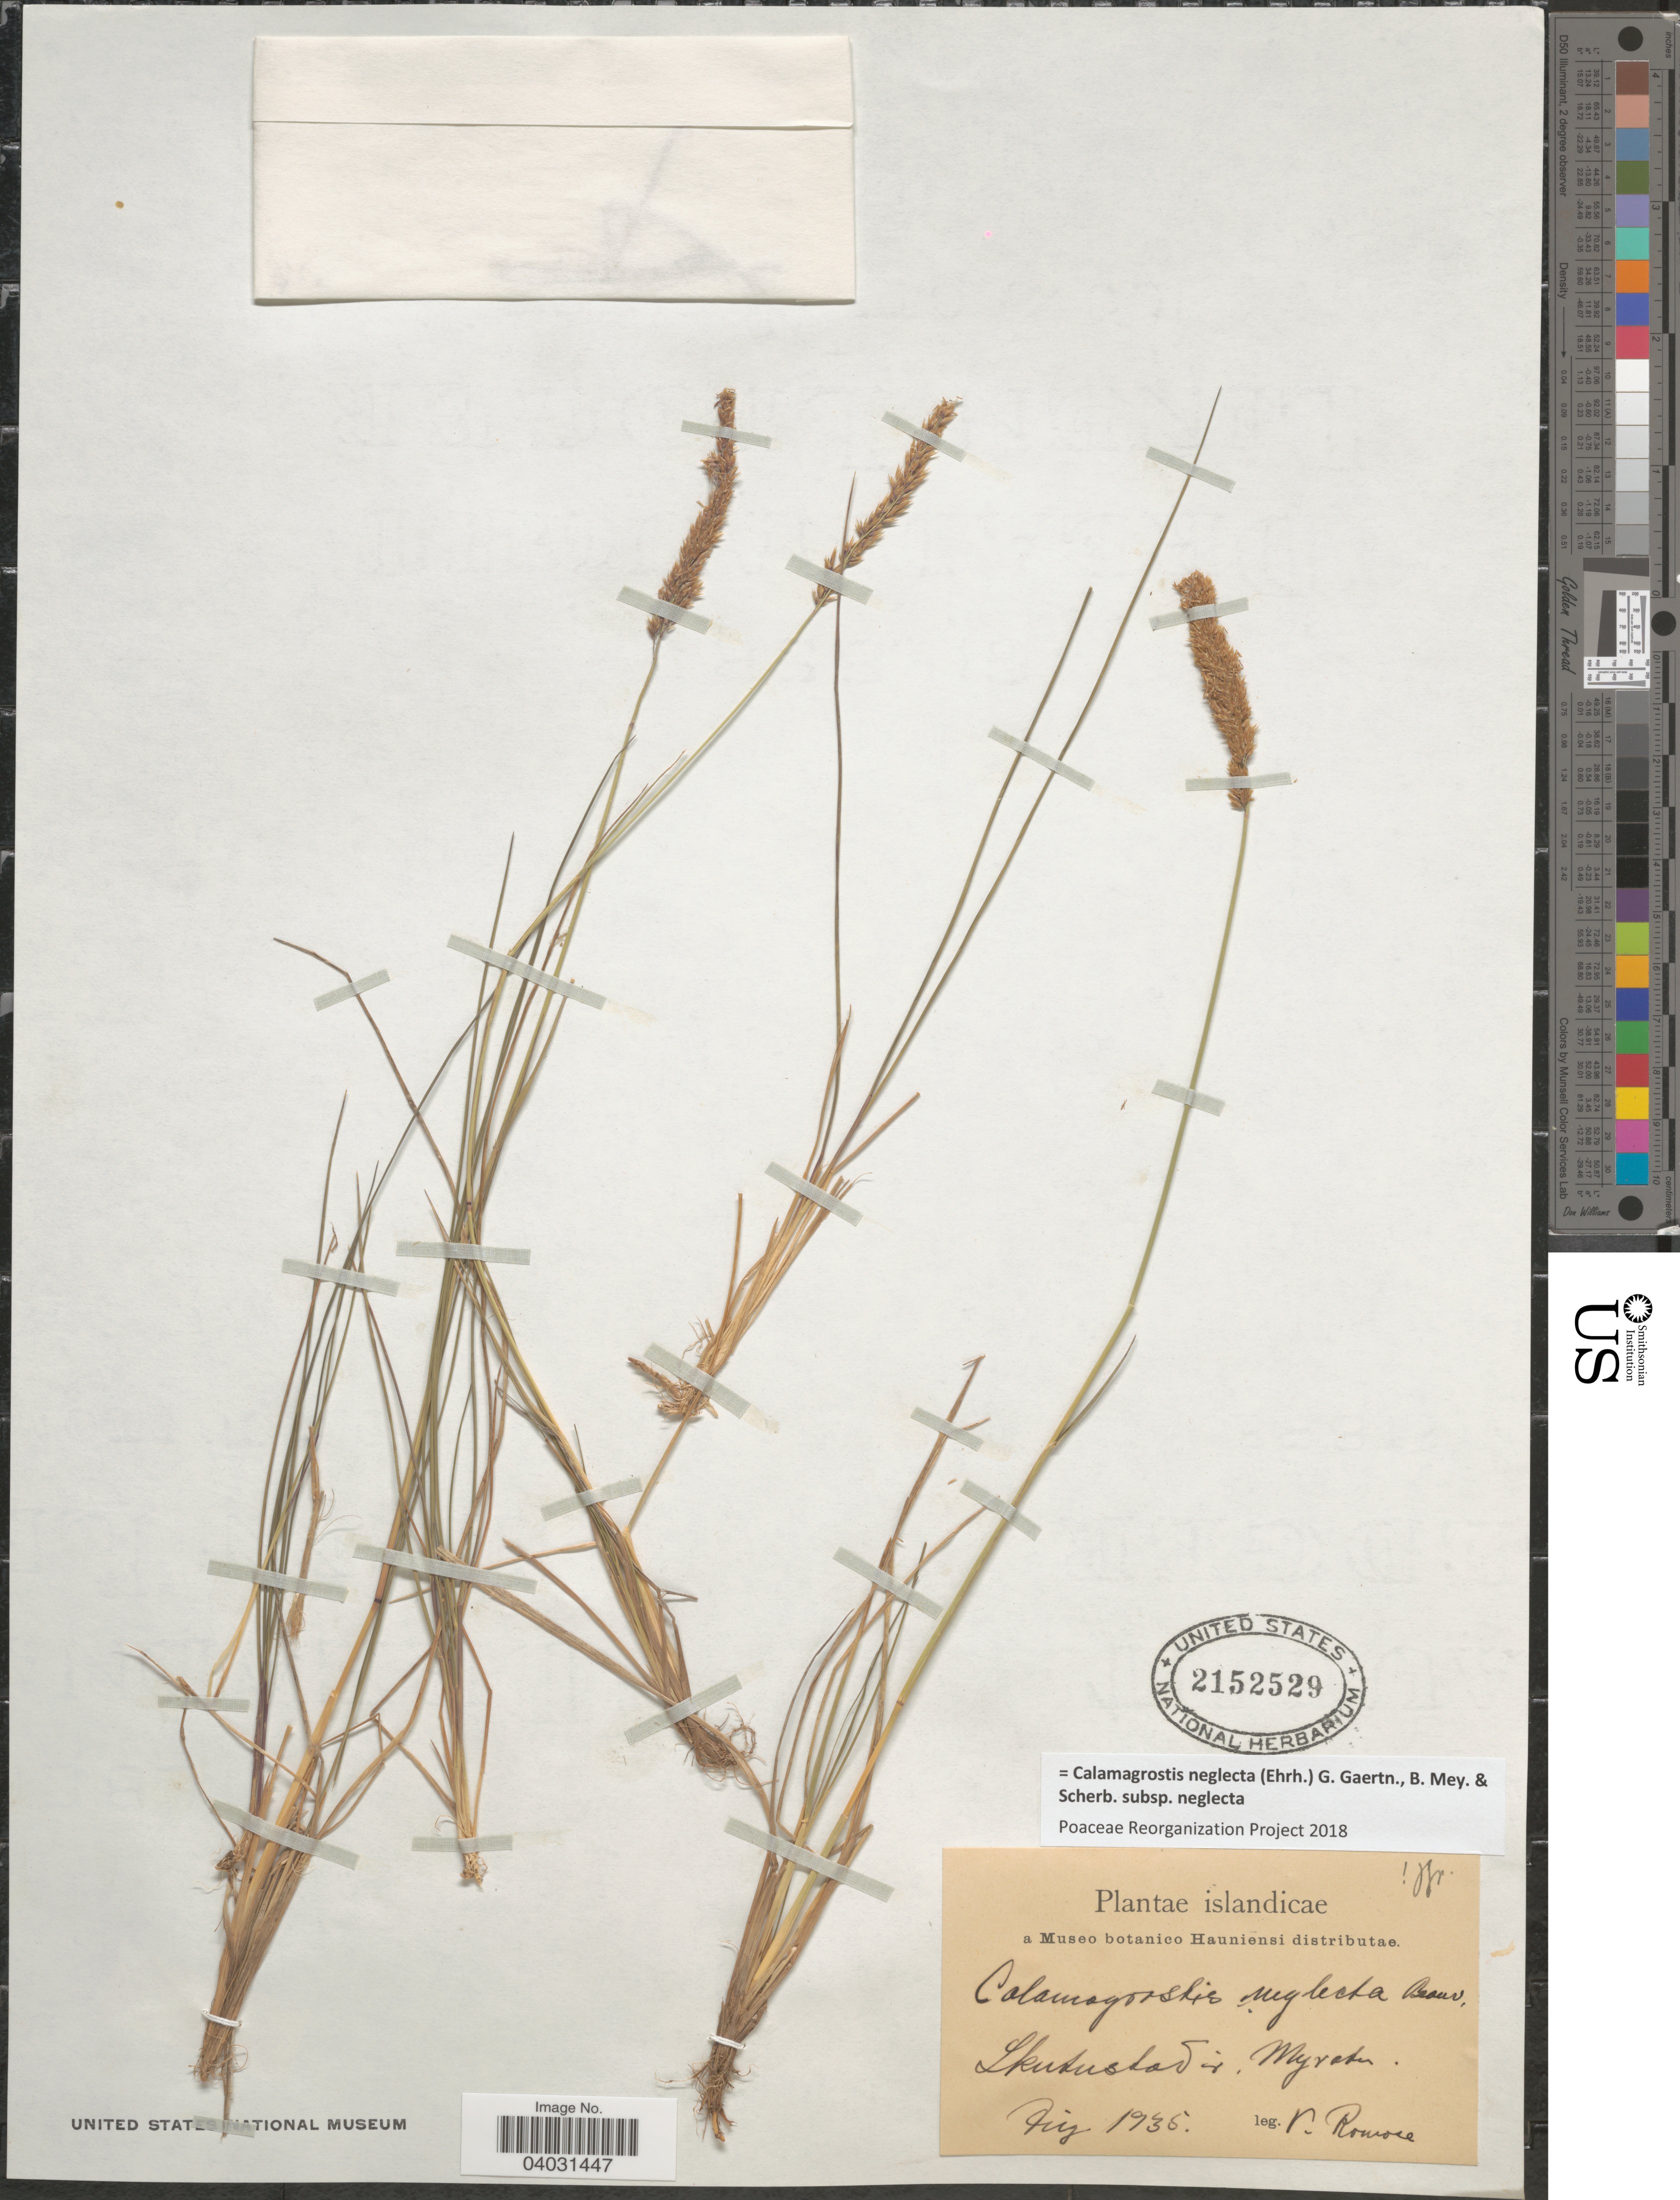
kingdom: Plantae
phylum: Tracheophyta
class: Liliopsida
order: Poales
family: Poaceae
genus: Calamagrostis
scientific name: Calamagrostis neglecta subsp. neglecta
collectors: V. Romose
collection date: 1935-08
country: Iceland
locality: Islandicae. Skutustad in. Myvatn.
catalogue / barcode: US 2152529